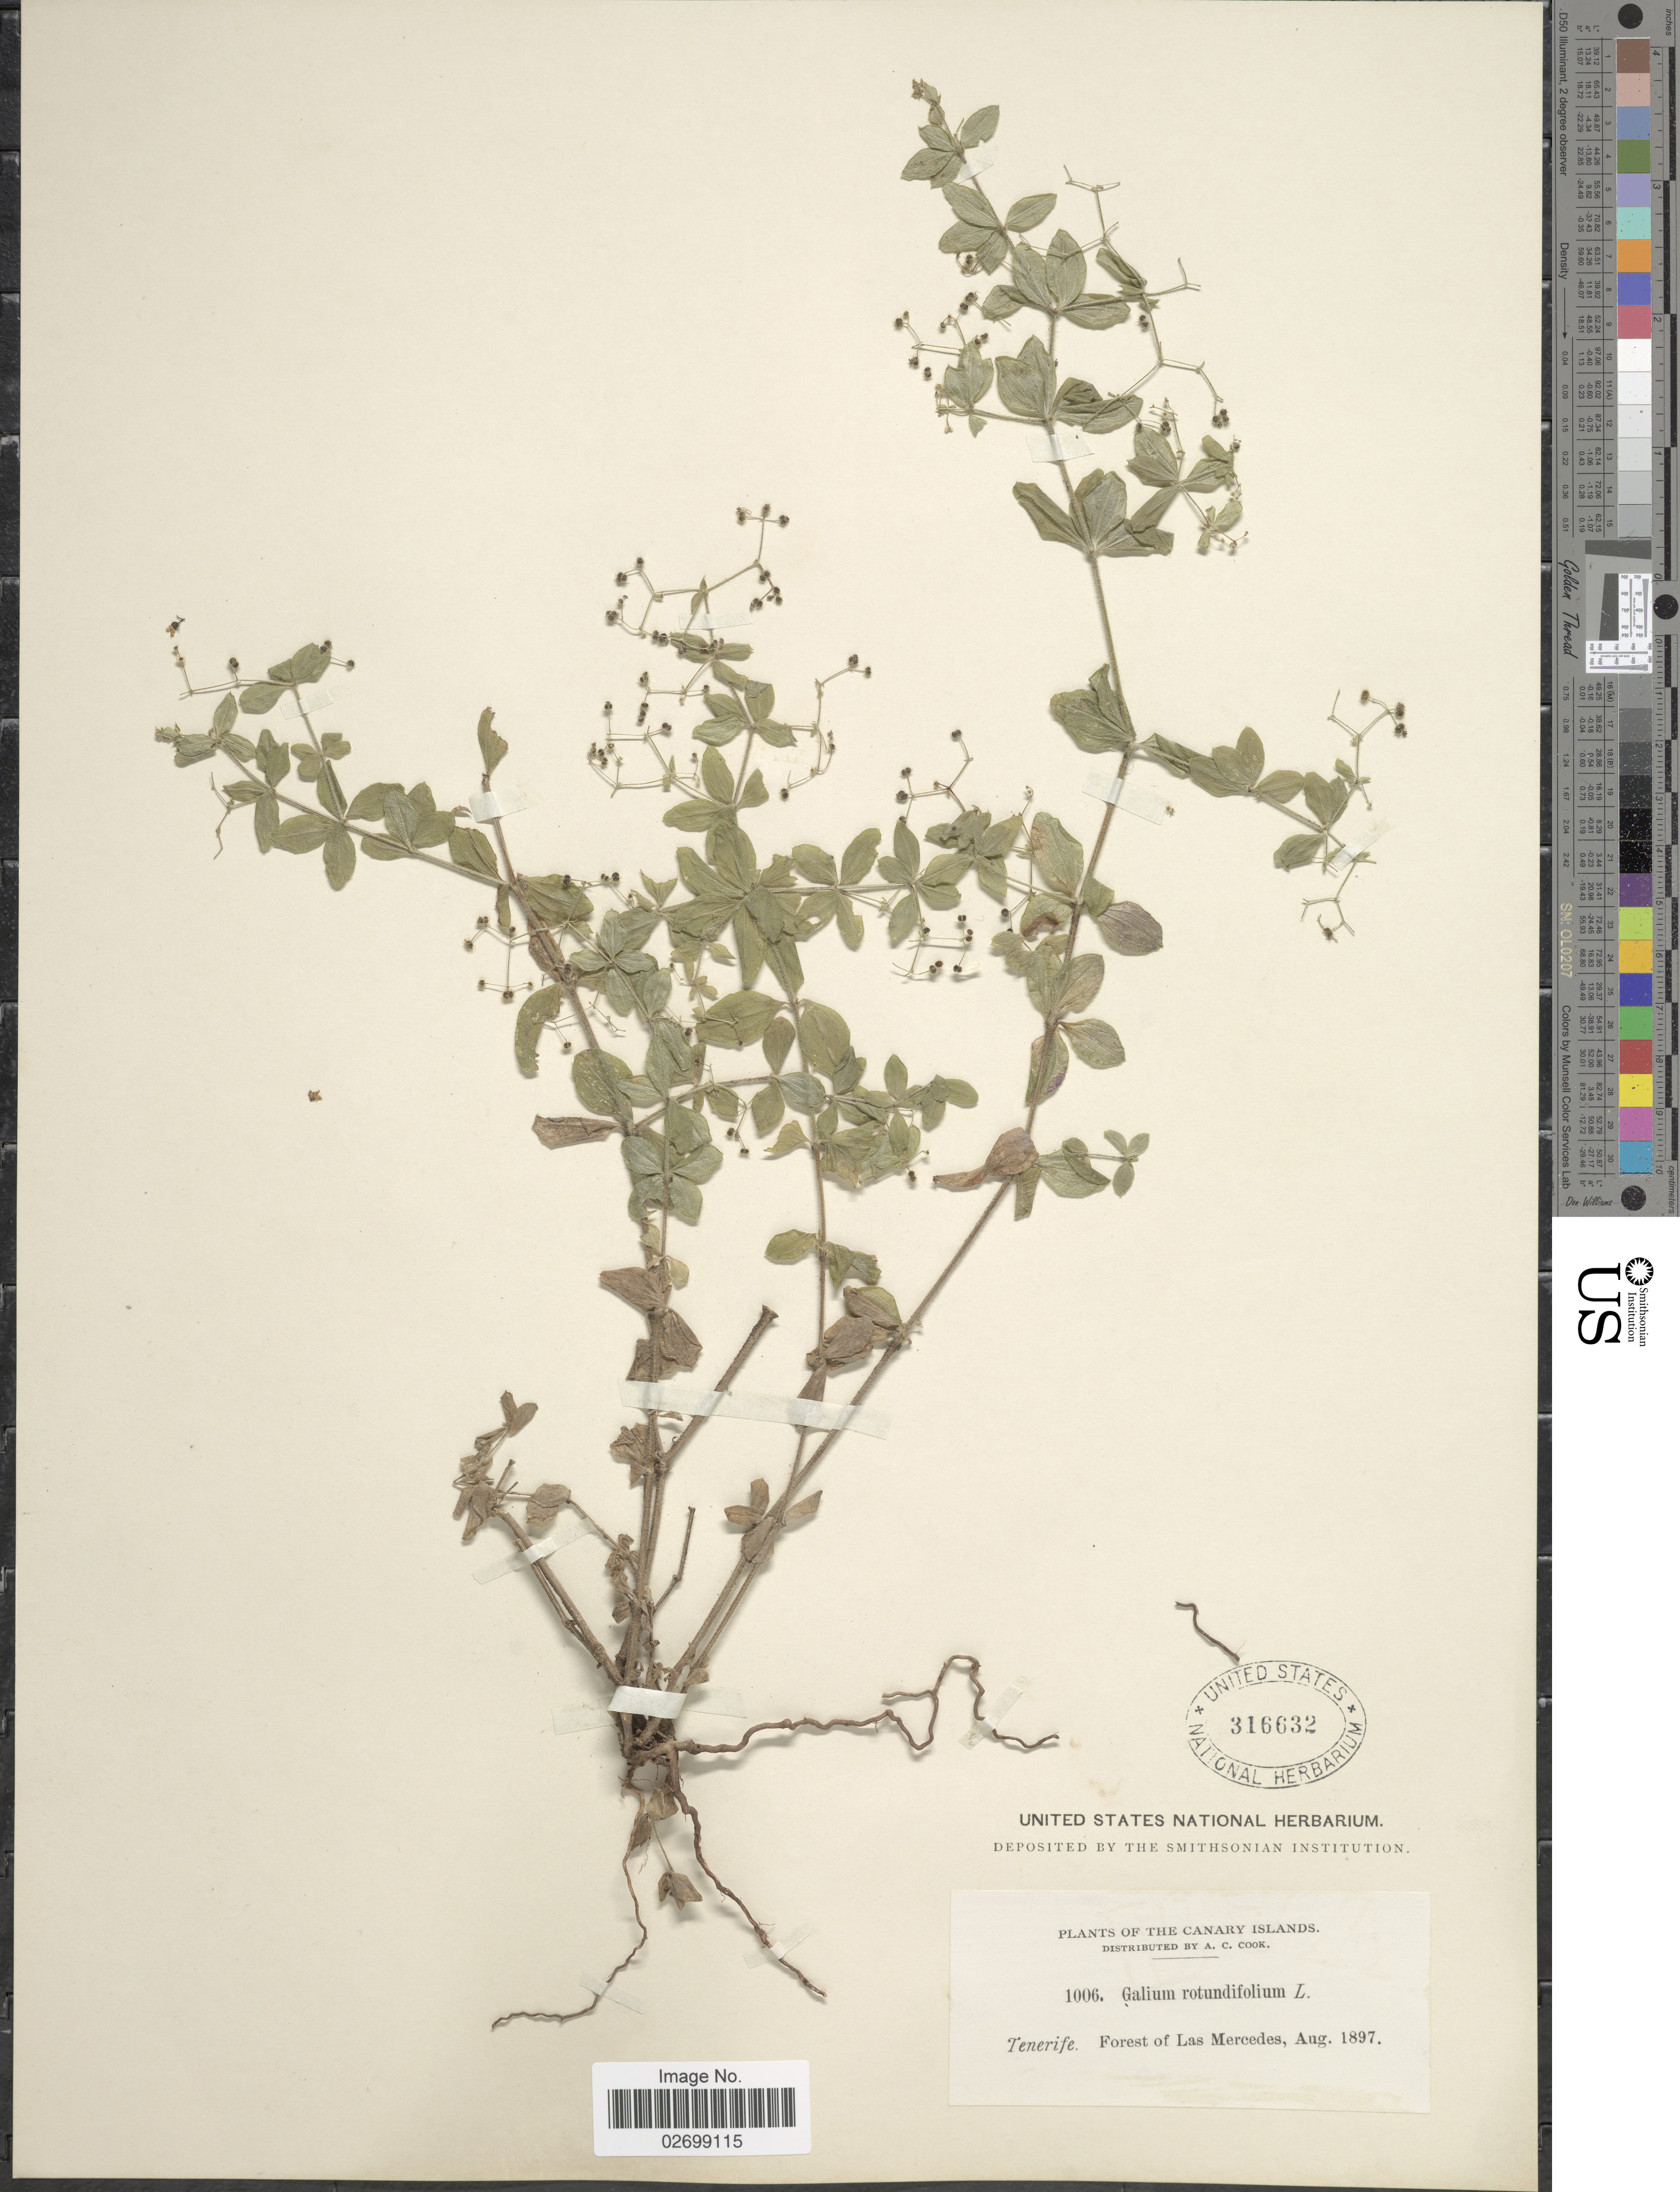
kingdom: Plantae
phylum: Tracheophyta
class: Magnoliopsida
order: Gentianales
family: Rubiaceae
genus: Galium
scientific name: Galium rotundifolium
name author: L.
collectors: Alice C. Cook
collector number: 1006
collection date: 1897-08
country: Spain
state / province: Canarias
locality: Canary Islands, Tenerife, Forest of Las Mercedes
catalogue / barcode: US 316632